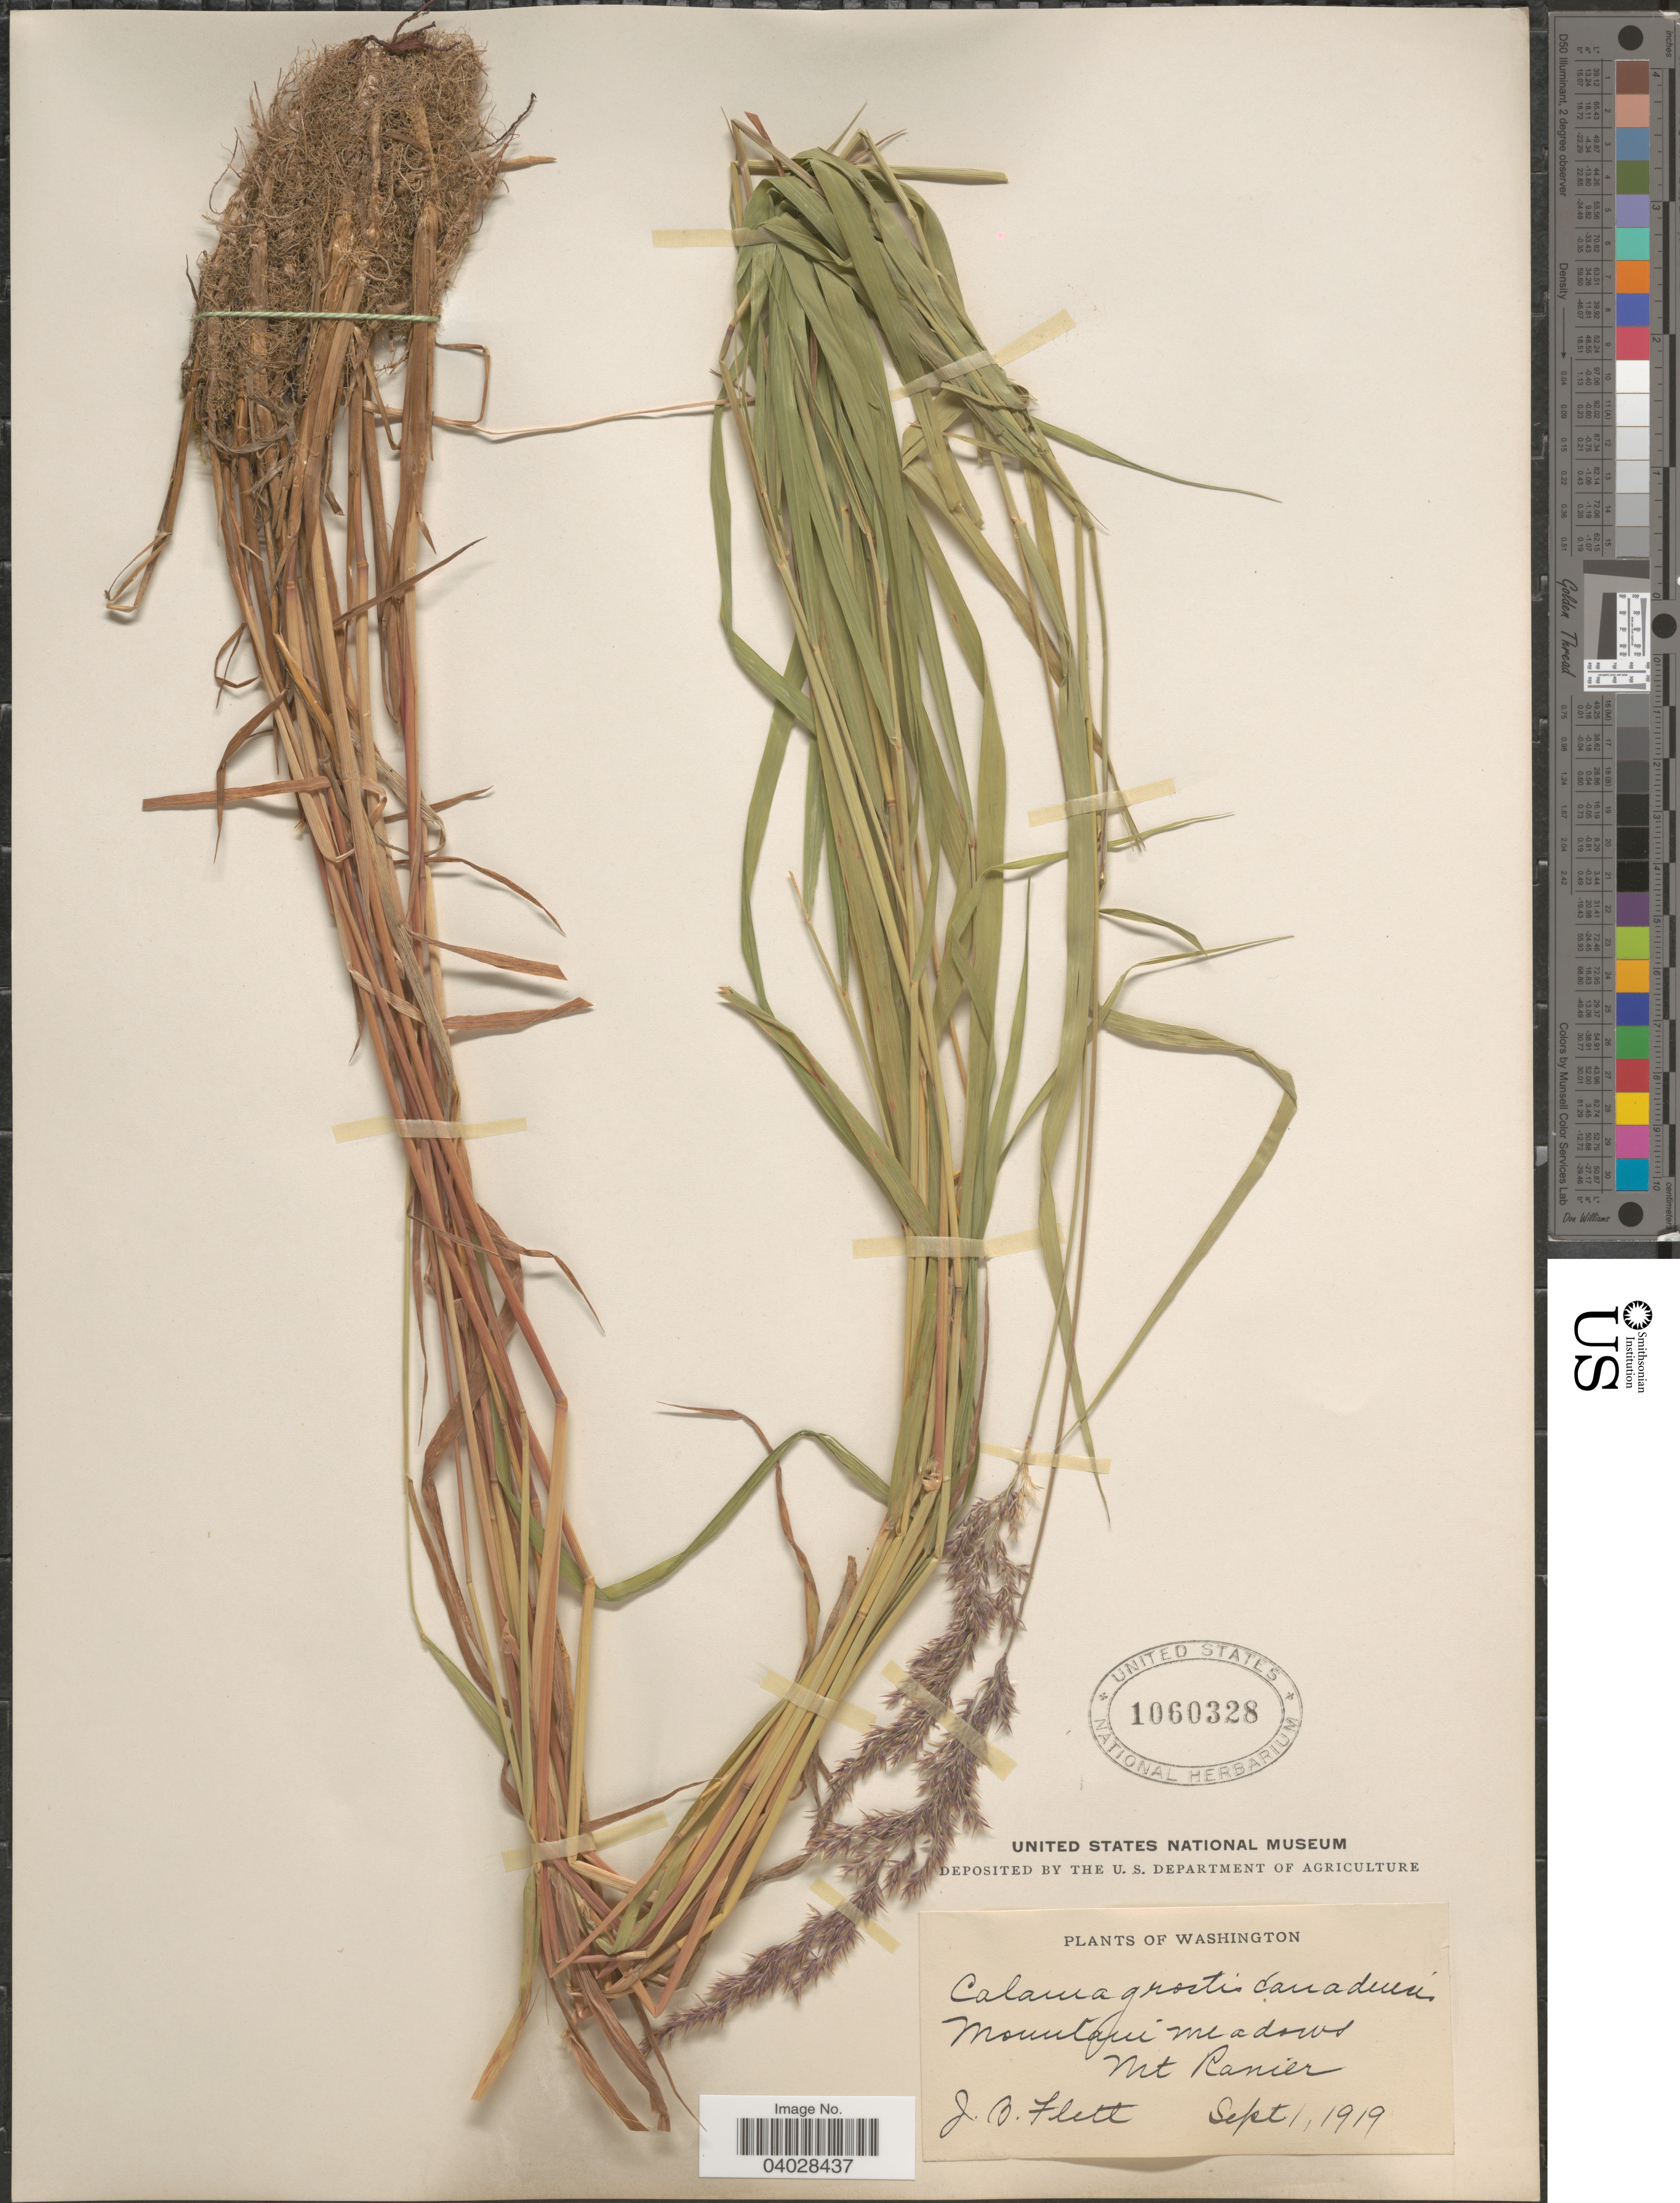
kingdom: Plantae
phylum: Tracheophyta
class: Liliopsida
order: Poales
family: Poaceae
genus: Calamagrostis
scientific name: Calamagrostis canadensis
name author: (Michx.) P. Beauv.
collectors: J. Flett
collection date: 1919-09-01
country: United States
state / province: Washington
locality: Mountain meadows. Mt. Ranier.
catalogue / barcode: US 1060328